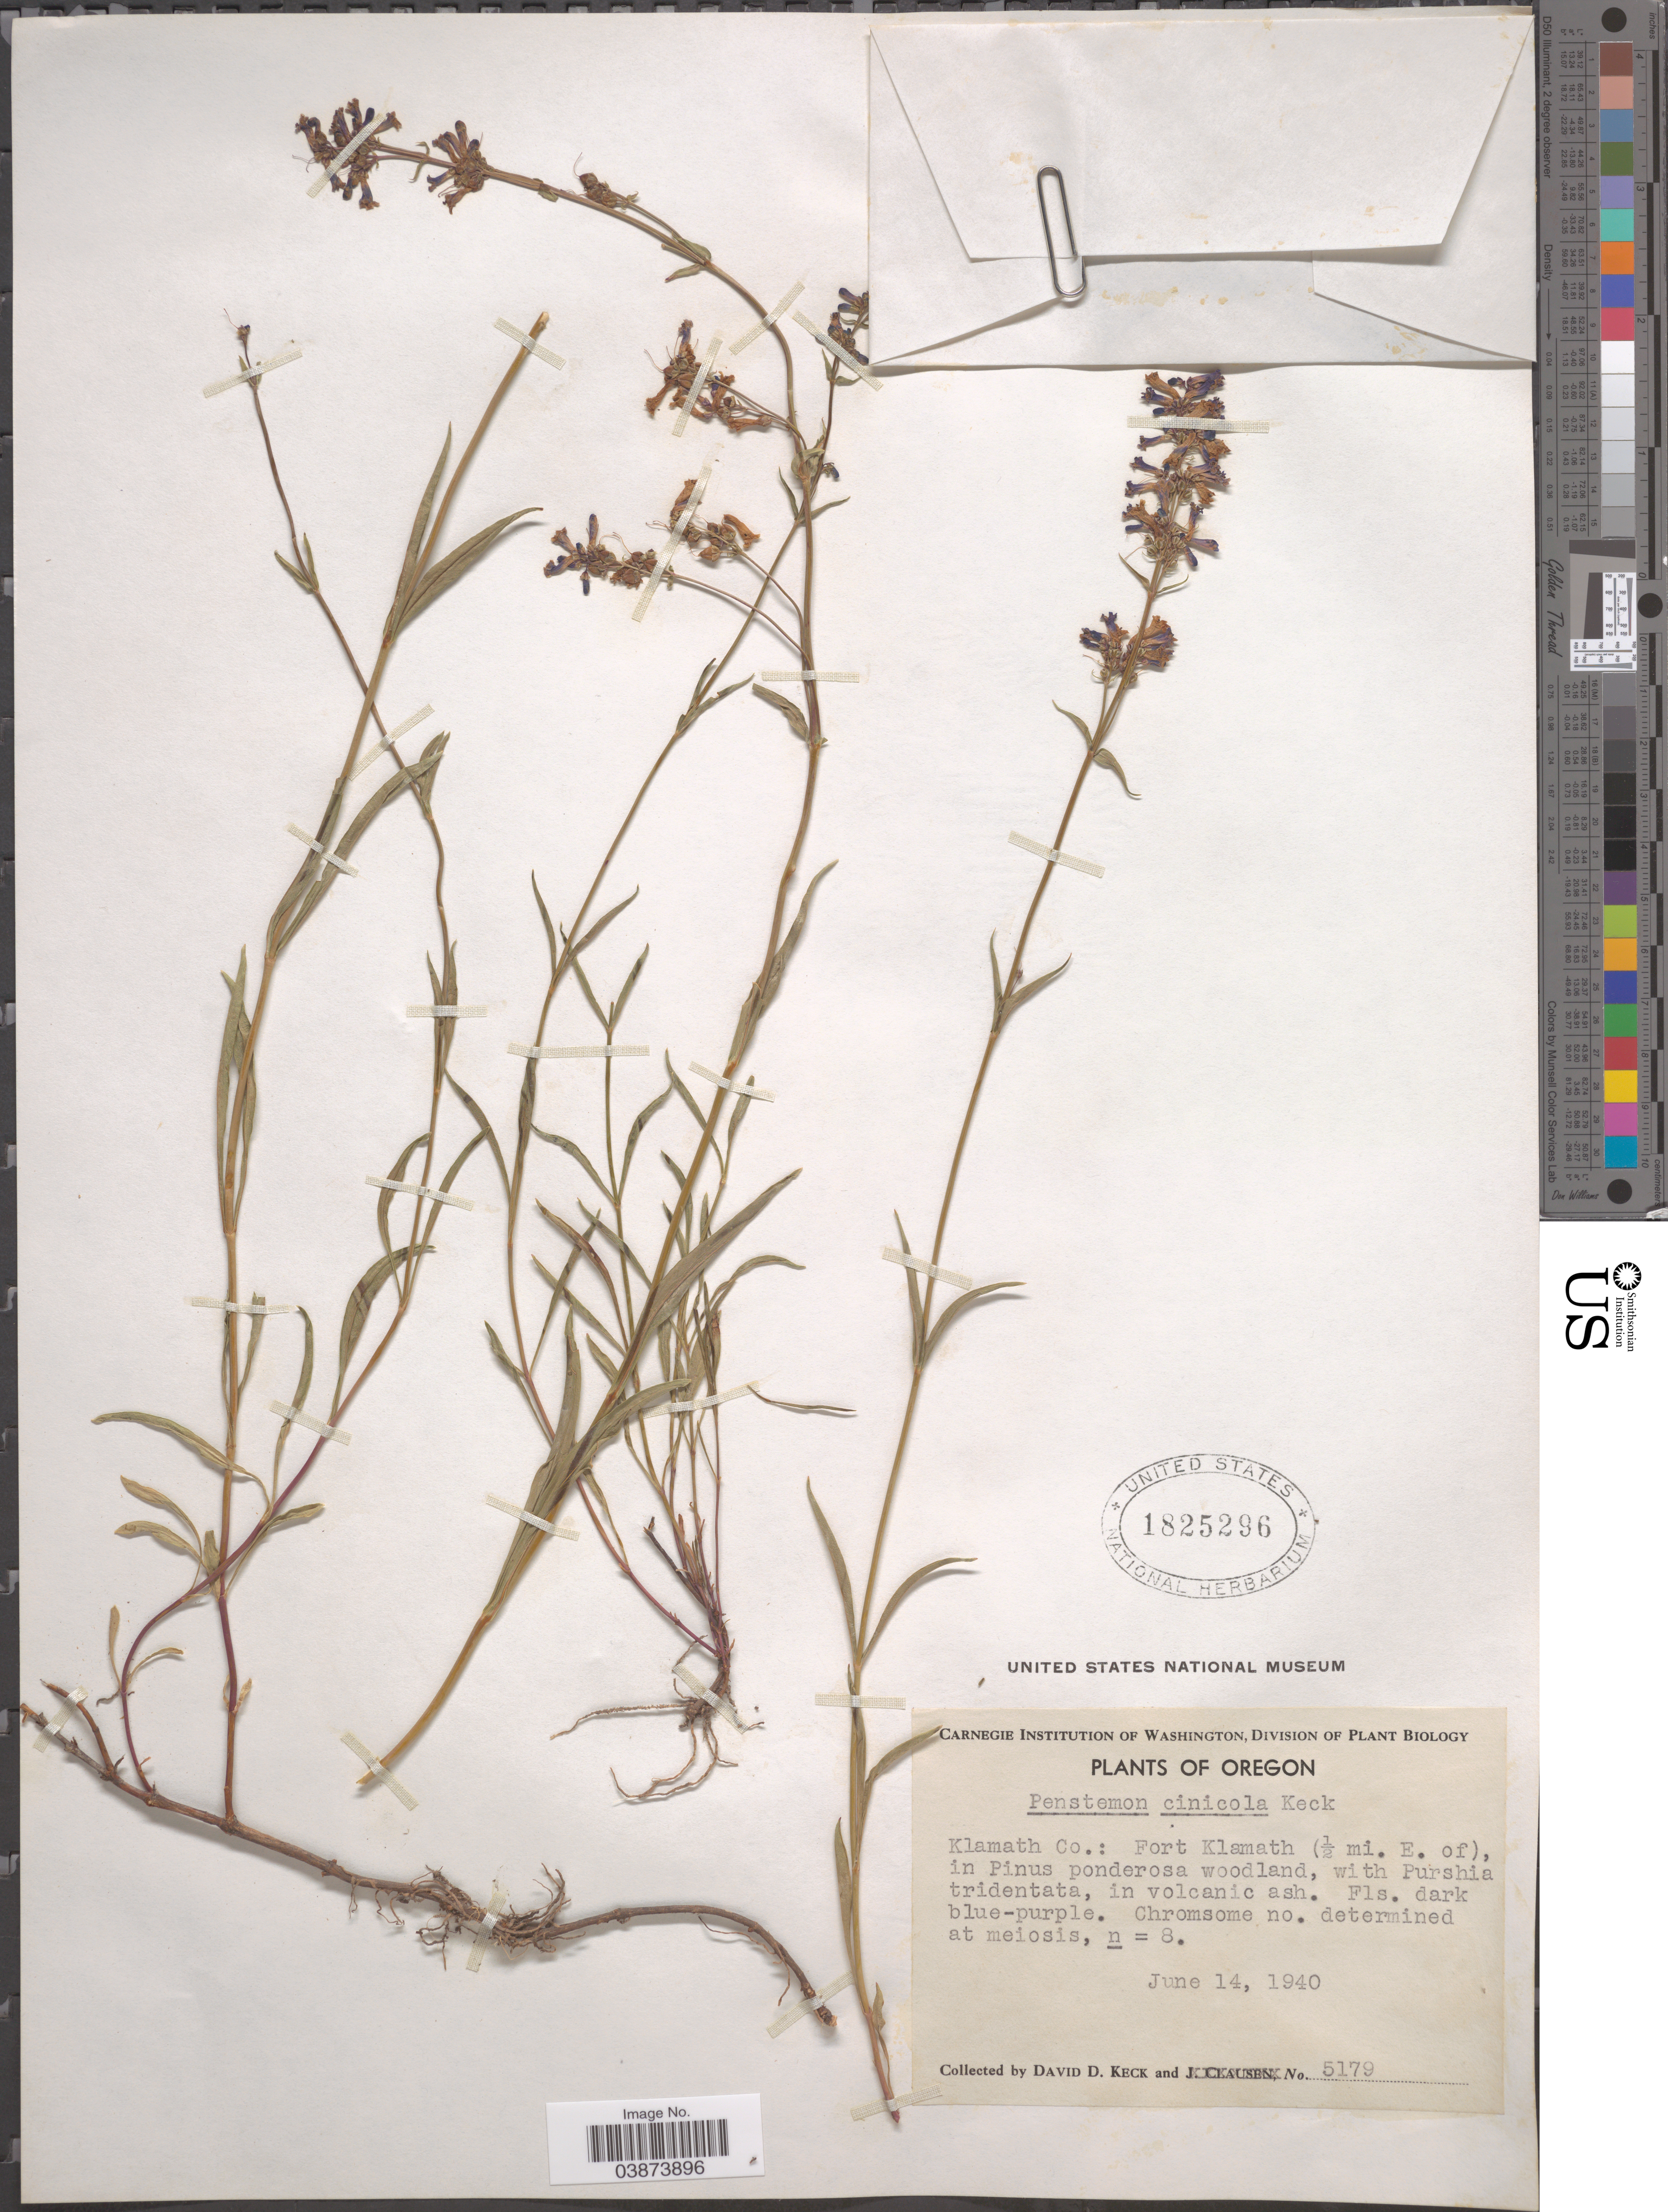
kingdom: Plantae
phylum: Tracheophyta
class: Magnoliopsida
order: Lamiales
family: Plantaginaceae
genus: Penstemon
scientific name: Penstemon cinicola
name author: D.D. Keck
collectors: D. D. Keck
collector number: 5179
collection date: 1940-06-14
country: United States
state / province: Oregon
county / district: Klamath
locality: Klamath Co.: Fort Klamath (½ mi. E. of).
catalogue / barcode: US 1825296